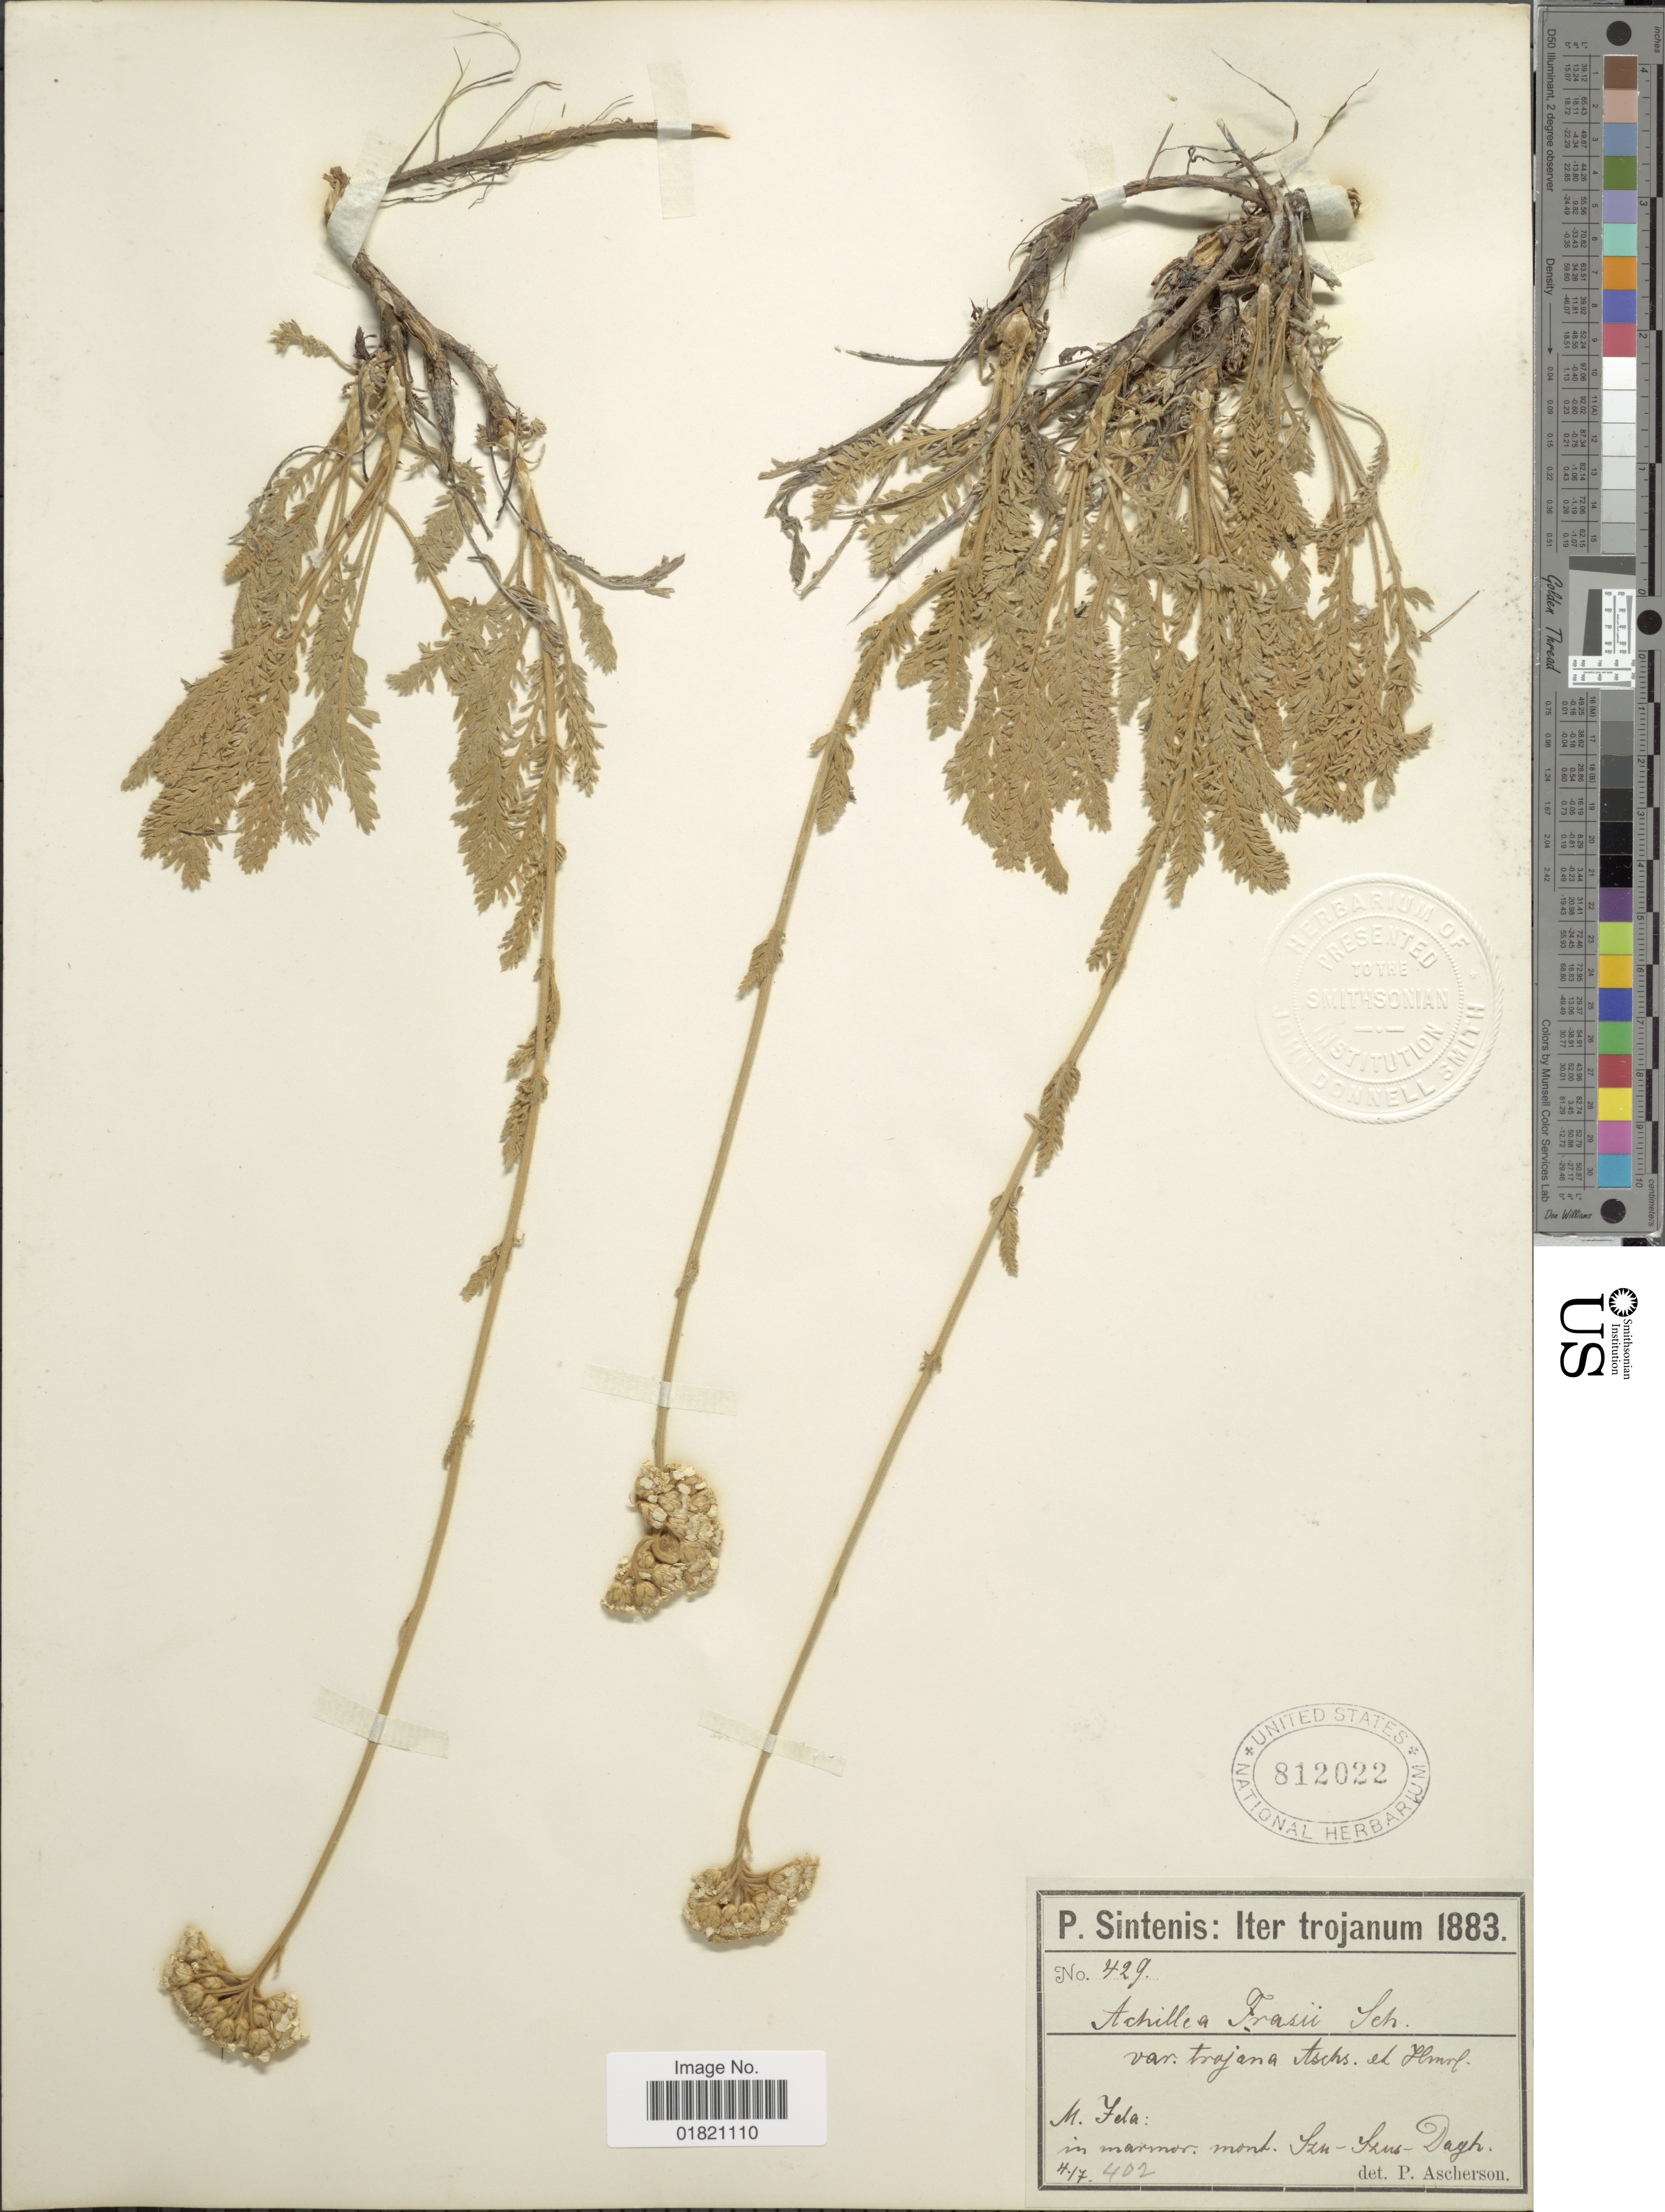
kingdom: Plantae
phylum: Tracheophyta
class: Magnoliopsida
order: Asterales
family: Asteraceae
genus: Achillea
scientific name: Achillea frasii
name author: Sch. Bip.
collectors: P. Sintenis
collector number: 429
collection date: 1883-07-04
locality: N. Fela: in marmor. mont. Sen-Sens-Dagh [interpreted]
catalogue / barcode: US 812022